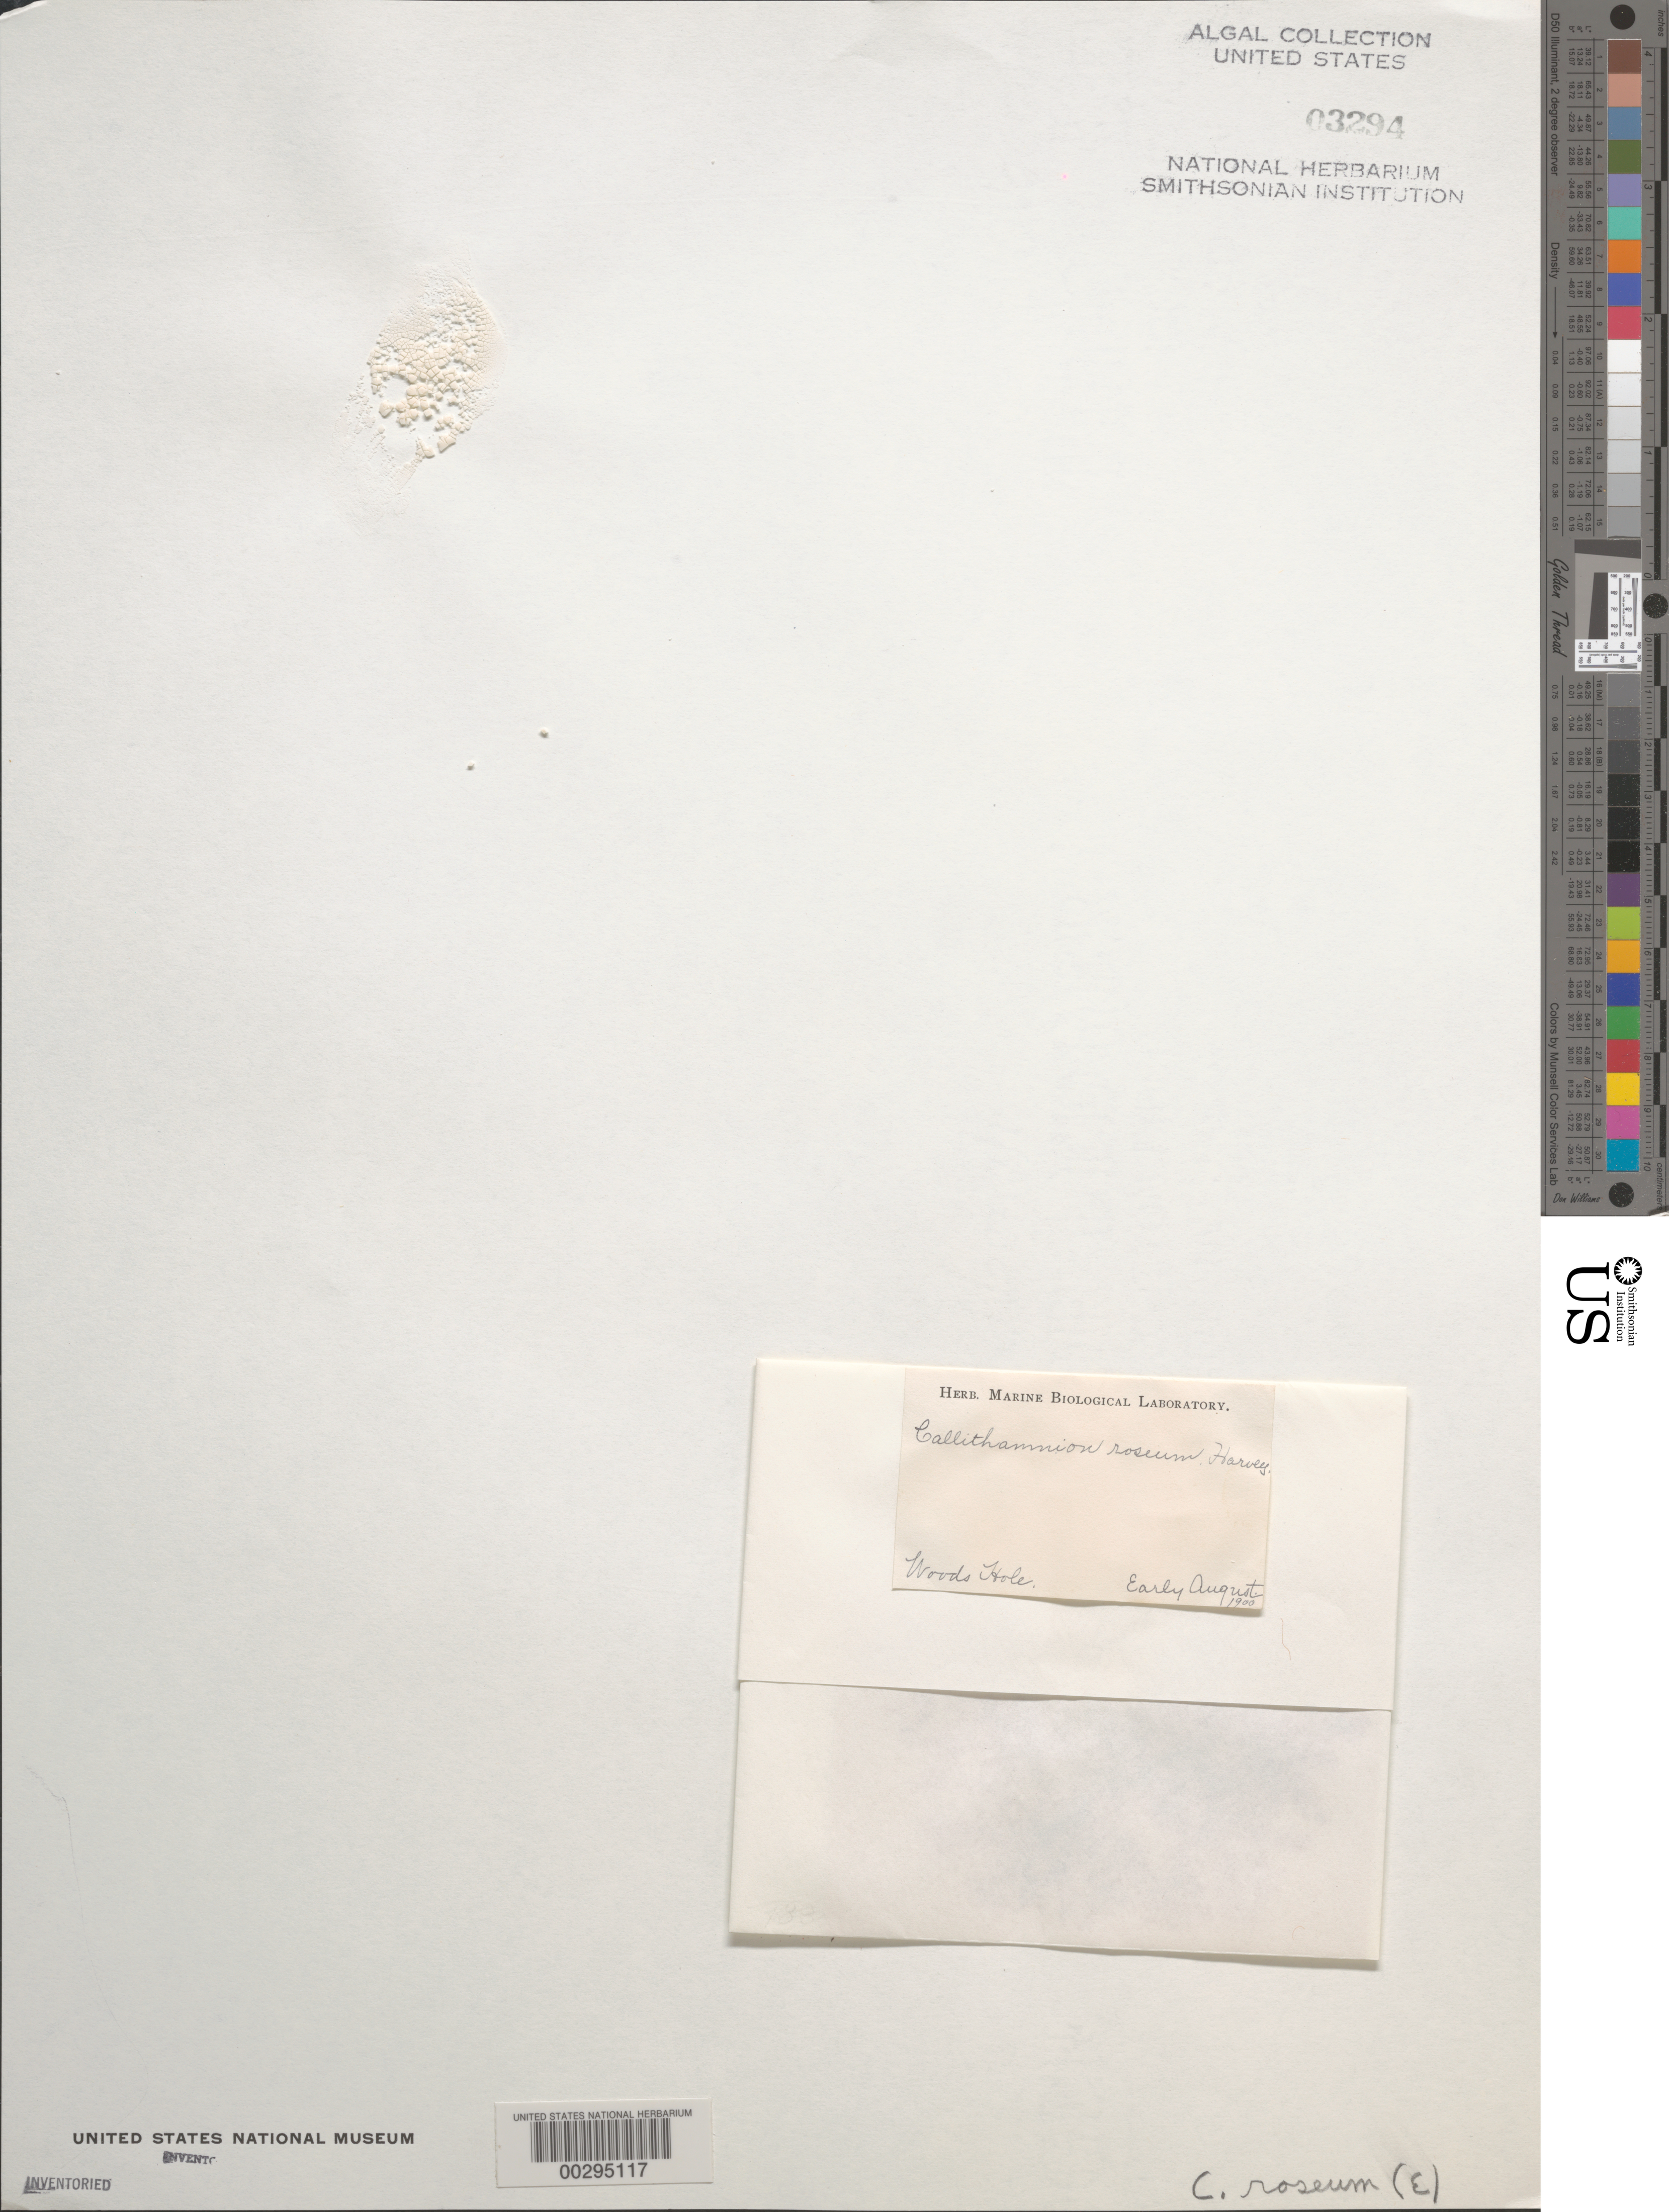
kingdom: Plantae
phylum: Rhodophyta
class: Florideophyceae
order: Ceramiales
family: Callithamniaceae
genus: Gaillona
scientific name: Gaillona rosea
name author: (Roth) A. Athanasiadis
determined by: Algae name updating Project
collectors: Marine Biological Lab (Herb.)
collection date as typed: Aug 1900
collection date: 1900-08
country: United States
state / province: Massachusetts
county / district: Barnstable County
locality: Woods Hole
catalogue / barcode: US 3294